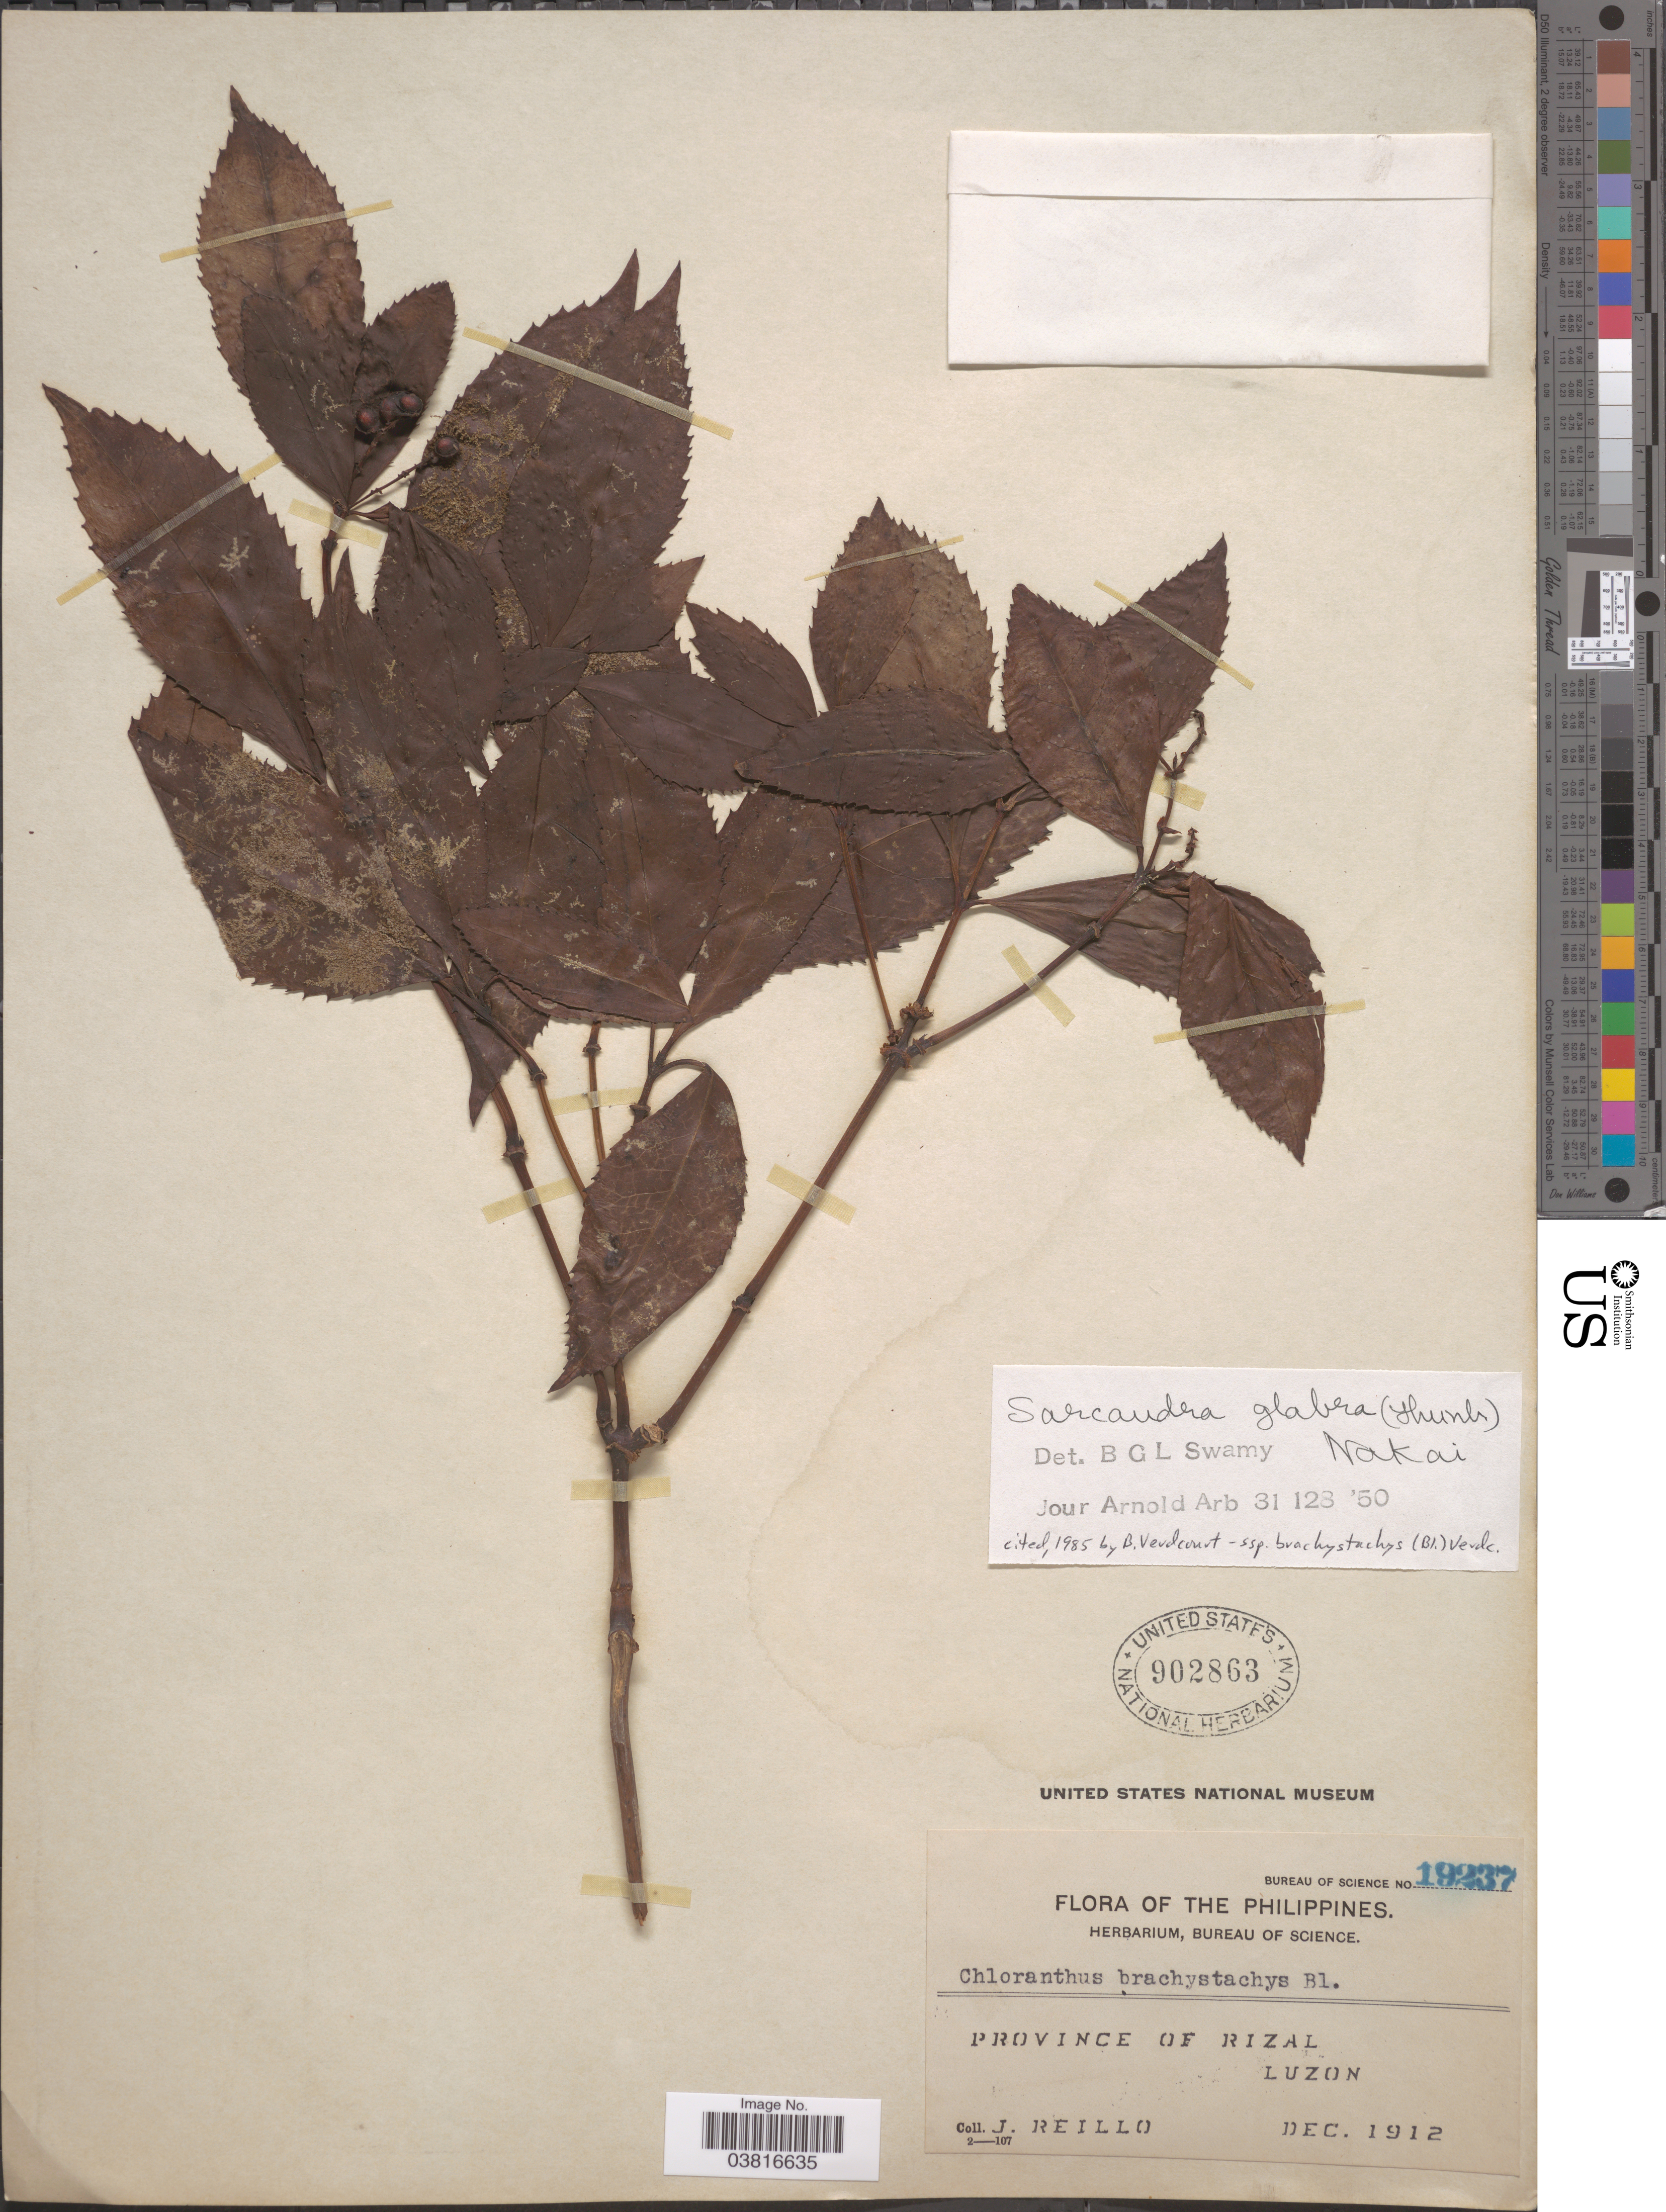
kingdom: Plantae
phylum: Tracheophyta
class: Magnoliopsida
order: Chloranthales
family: Chloranthaceae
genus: Sarcandra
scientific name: Sarcandra glabra subsp. brachystachys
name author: (Blume) Verdc.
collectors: J. Reillo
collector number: Bureau of Science 19237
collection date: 1912-12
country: Philippines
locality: Province of Rizal, Luzon.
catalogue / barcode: US 902863